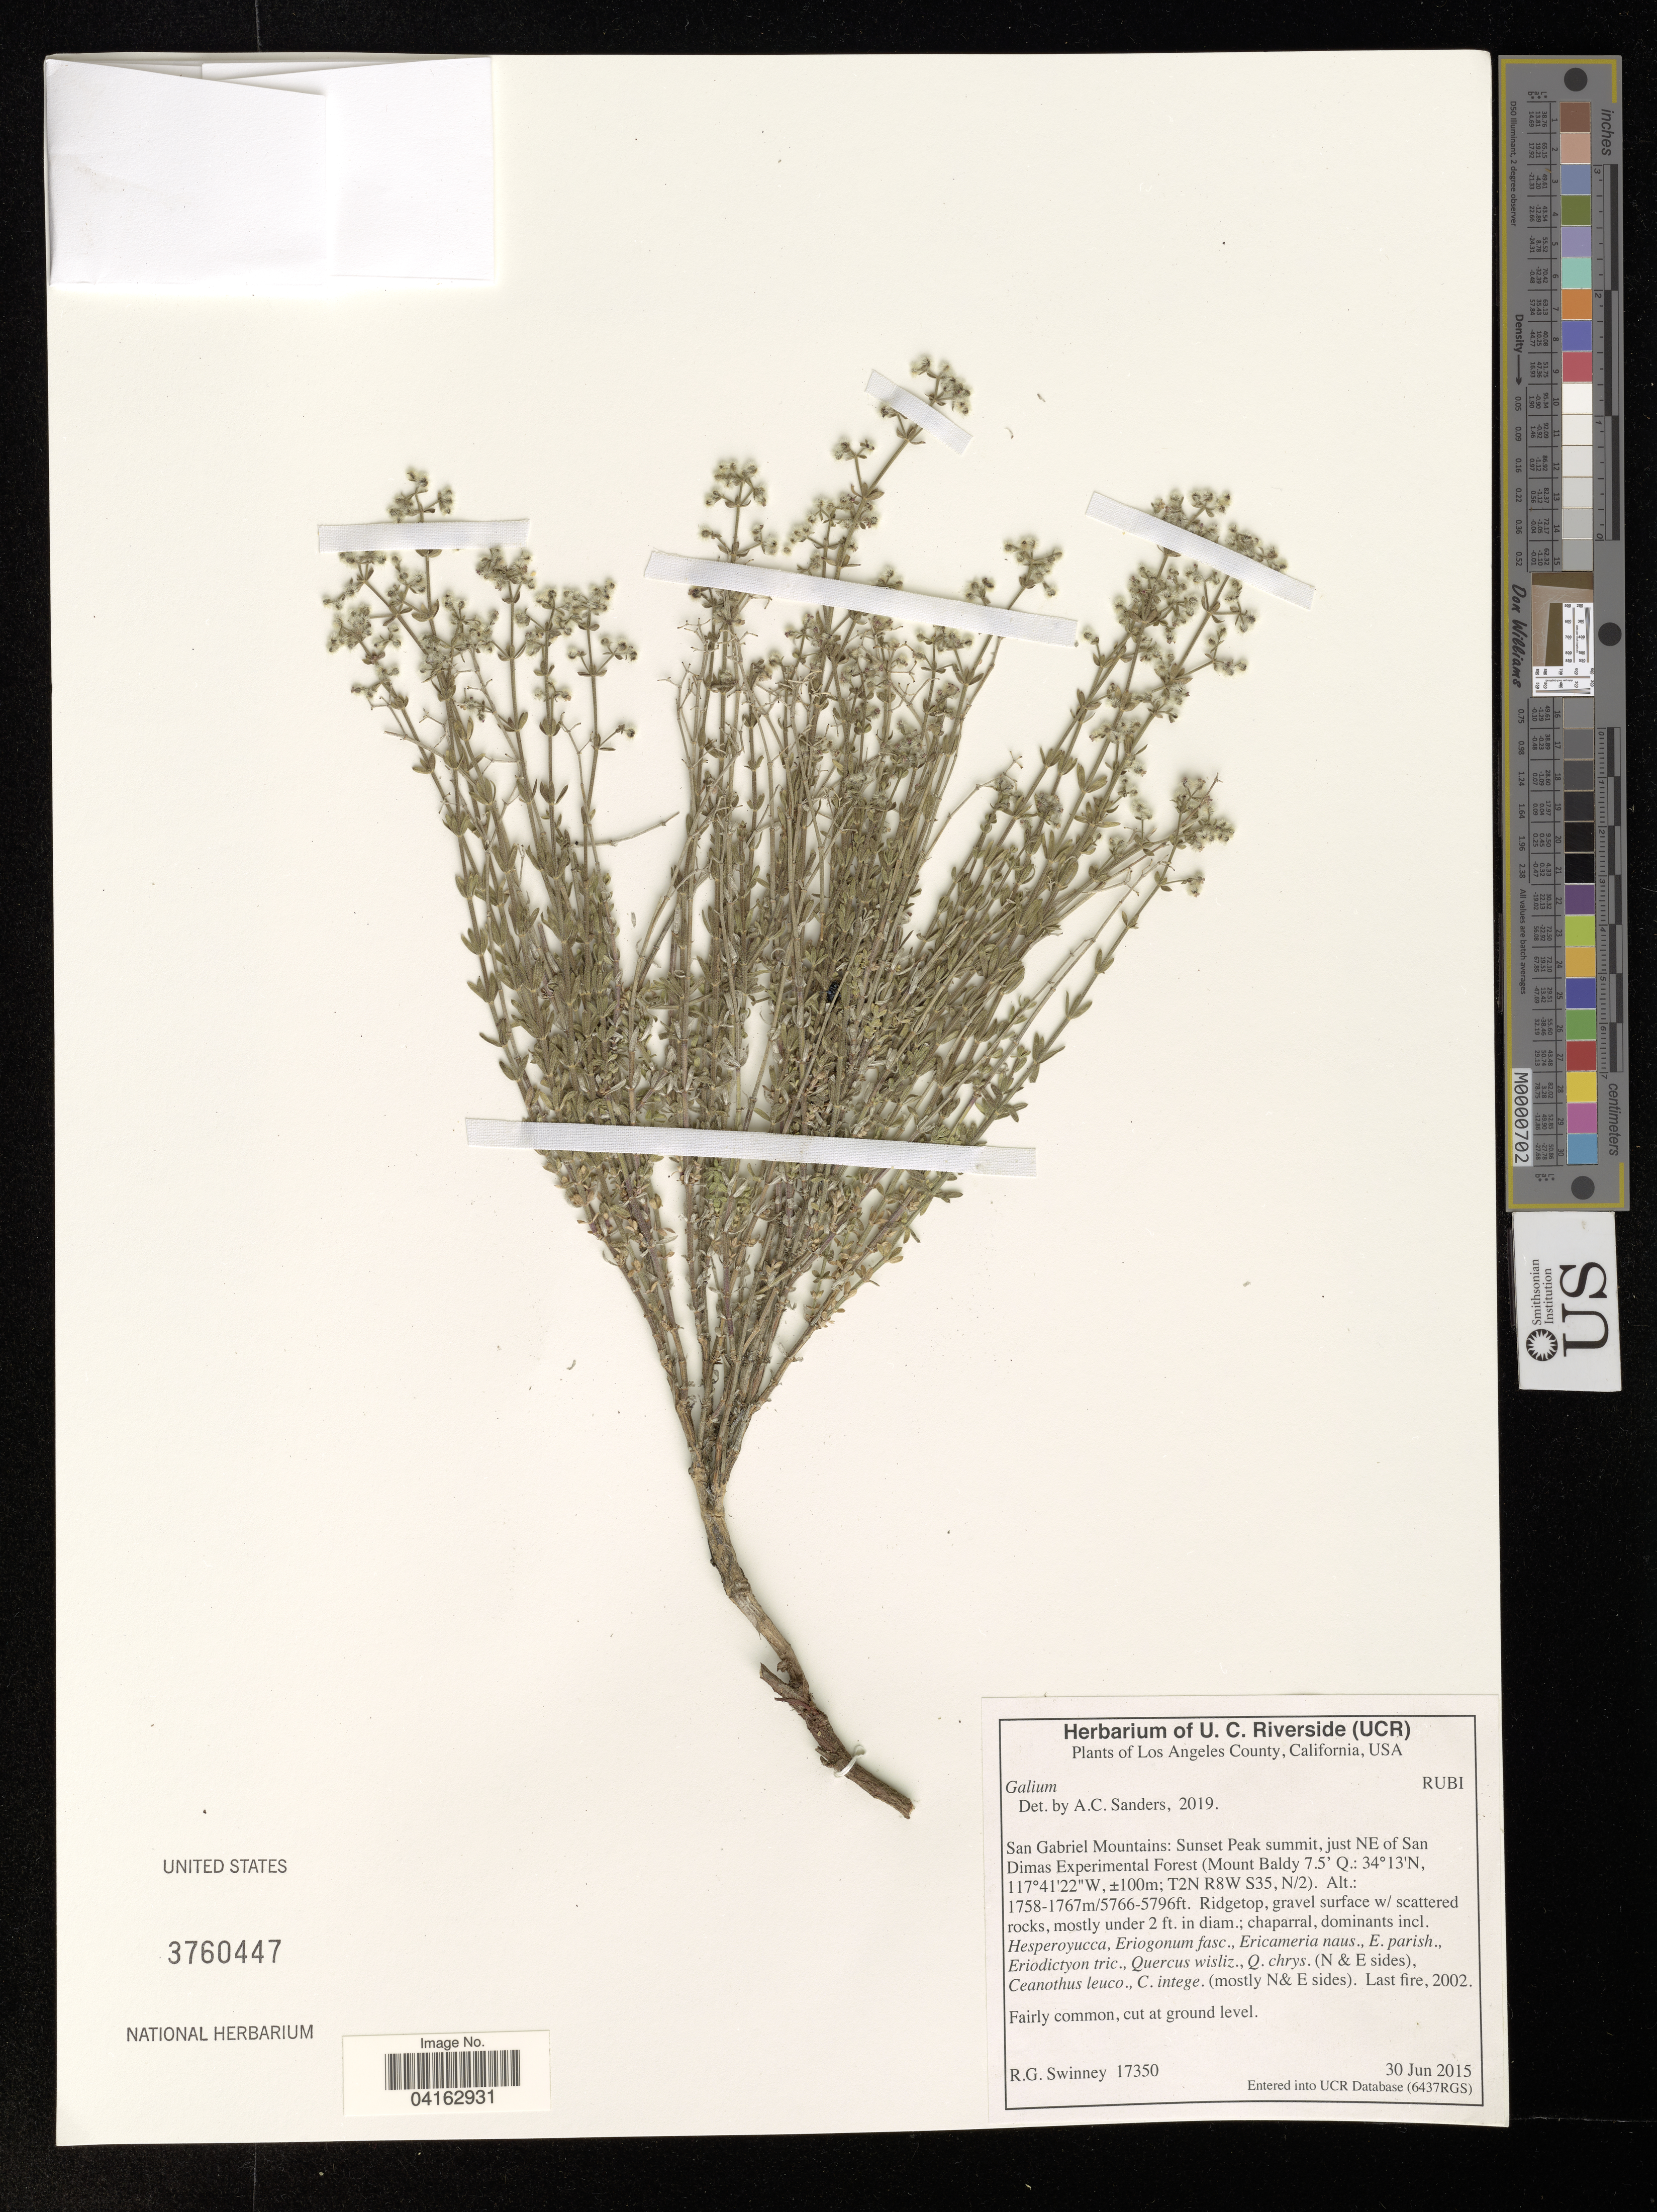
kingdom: Plantae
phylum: Tracheophyta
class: Magnoliopsida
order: Gentianales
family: Rubiaceae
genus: Galium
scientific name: Galium sp.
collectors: R. Swinney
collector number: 17350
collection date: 2015-06-30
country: United States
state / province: California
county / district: Los Angeles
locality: Los Angeles County. San Gabriel Mountains: Sunset Peak summit, just NE of San Dimas Experimental Forest (Mount Baldy 7.5' Q.).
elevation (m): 1758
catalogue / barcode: US 3760447